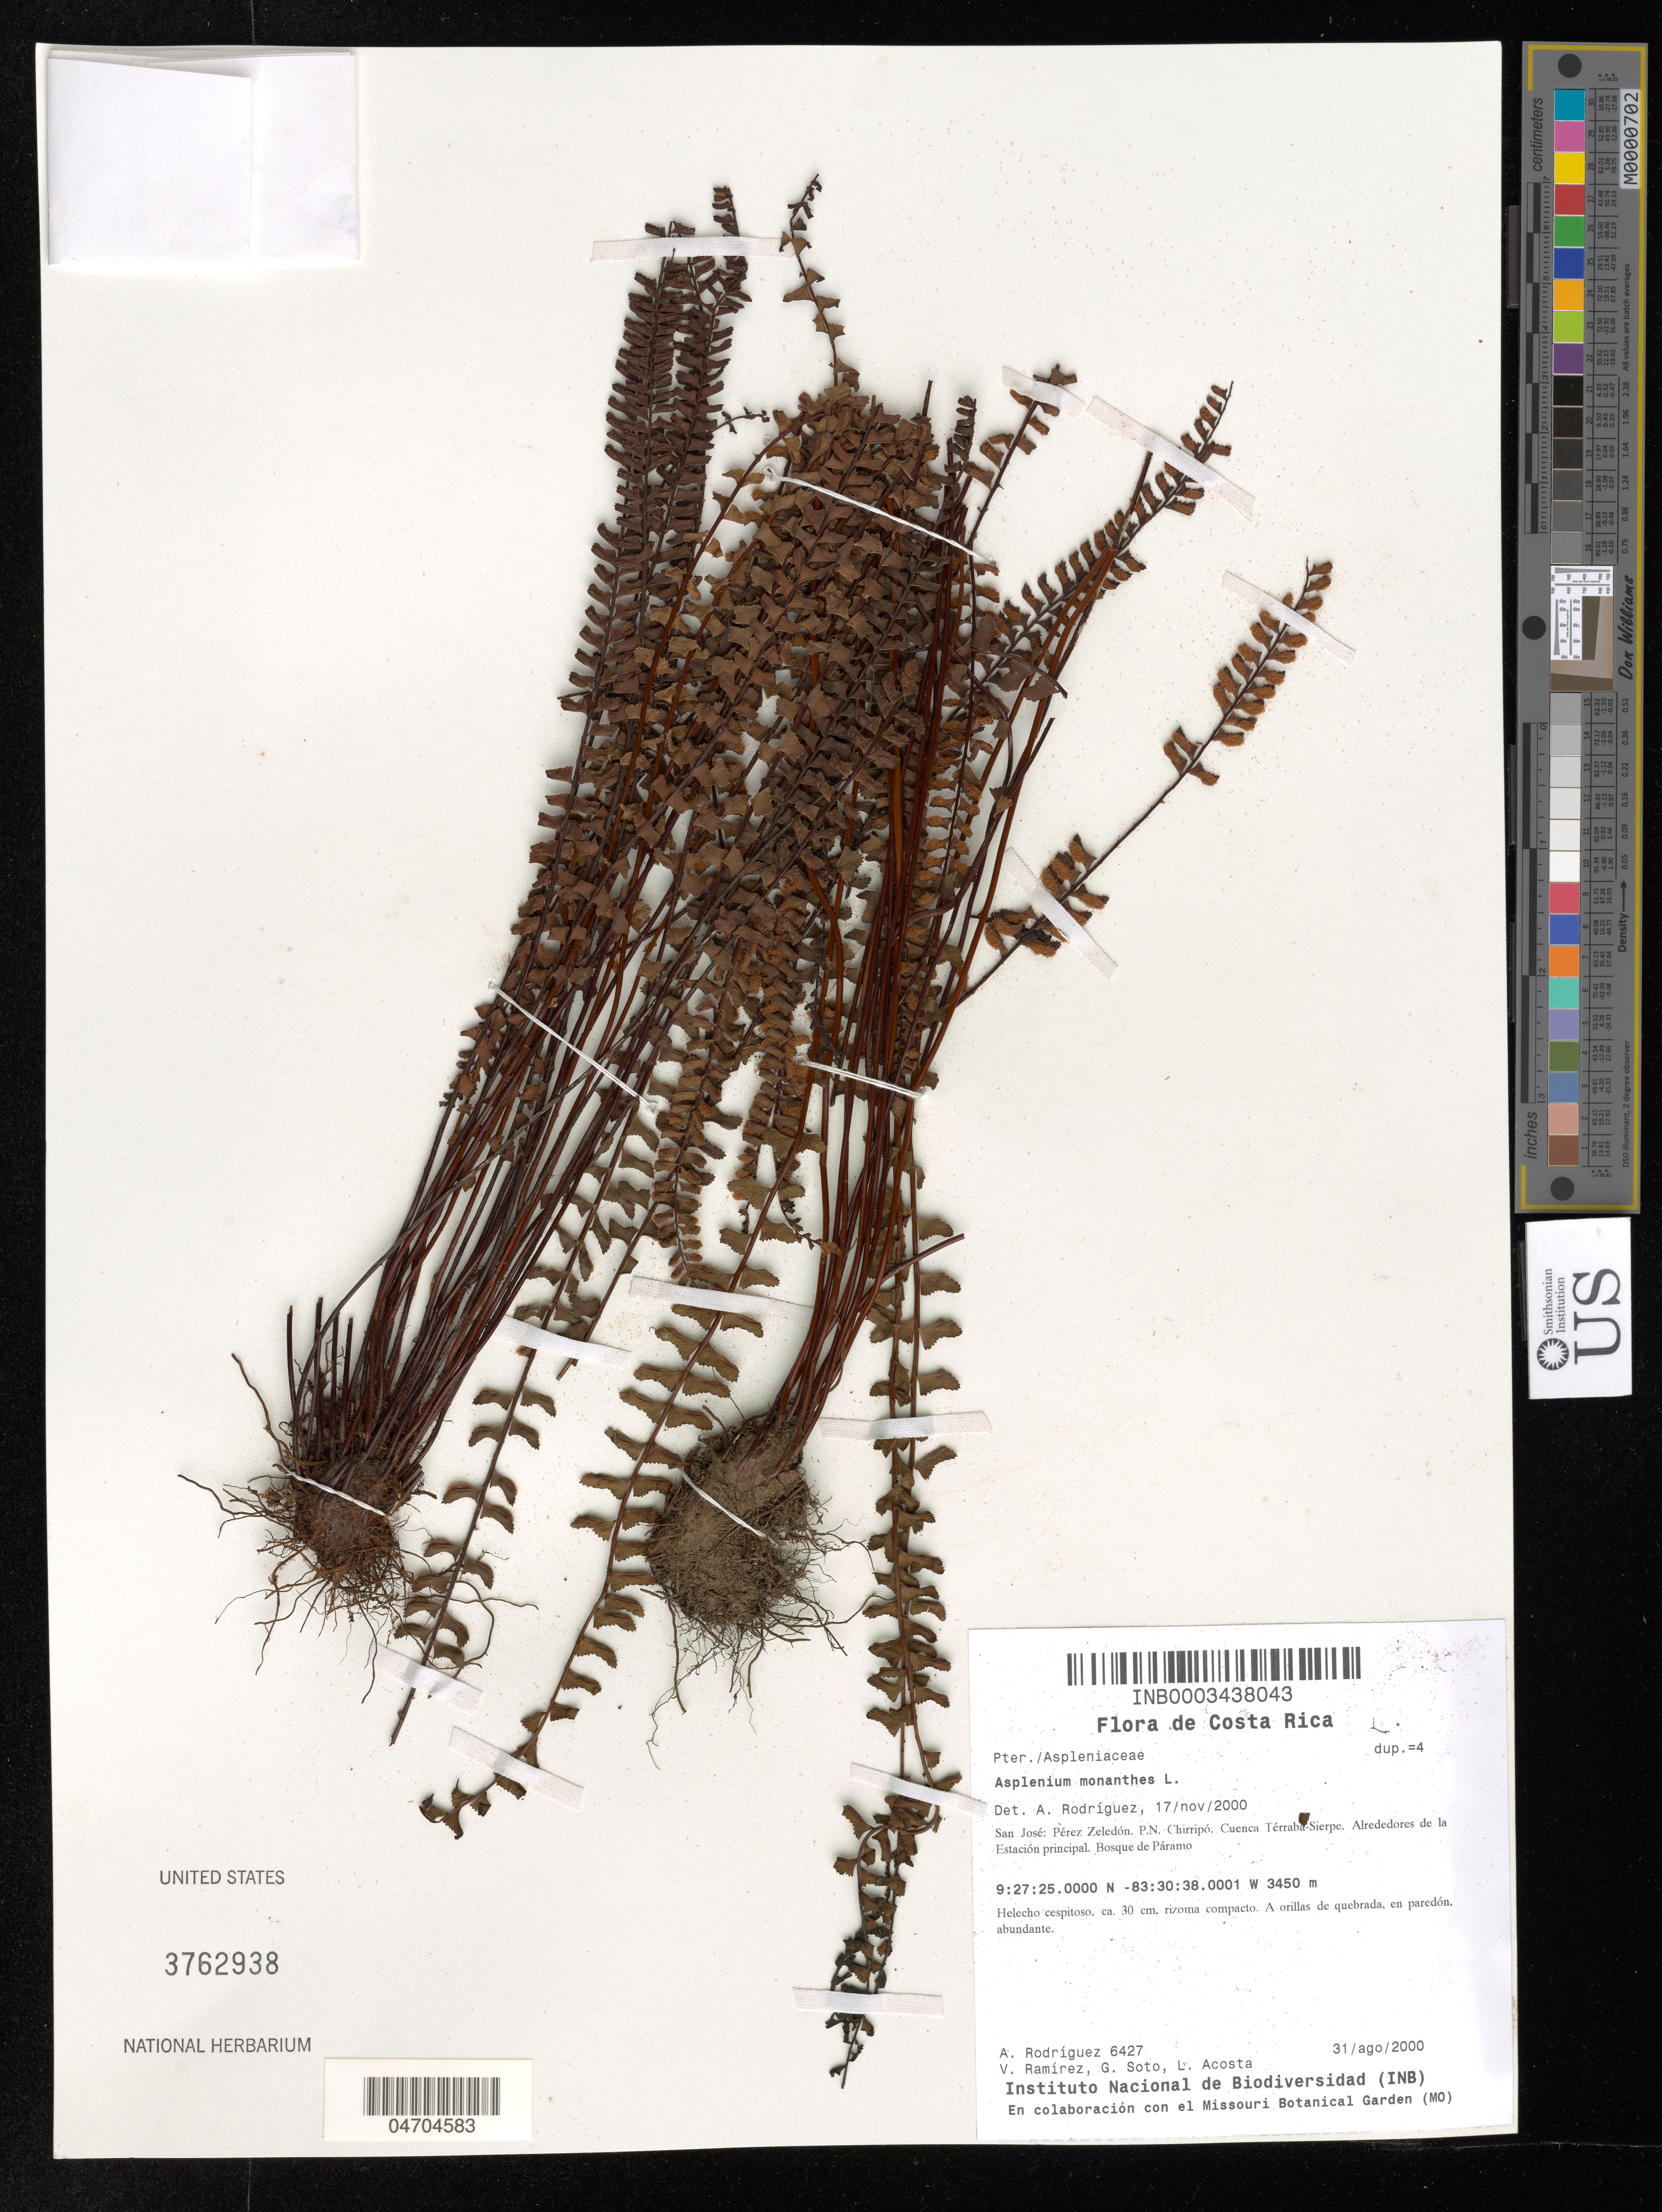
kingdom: Plantae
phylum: Tracheophyta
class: Polypodiopsida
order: Polypodiales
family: Aspleniaceae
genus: Asplenium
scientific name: Asplenium monanthes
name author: L.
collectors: A. Rodríguez, V. Ramirez, G. Soto & L. Acosta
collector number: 6427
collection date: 2000-08-31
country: Costa Rica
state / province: San José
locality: Pérez Zeledón. P. N. Chirripó. Cuenca Térraba-Sierpe. Alrededores de la Estación principal. Bosque de Páramo.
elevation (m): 3450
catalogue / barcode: US 3762938